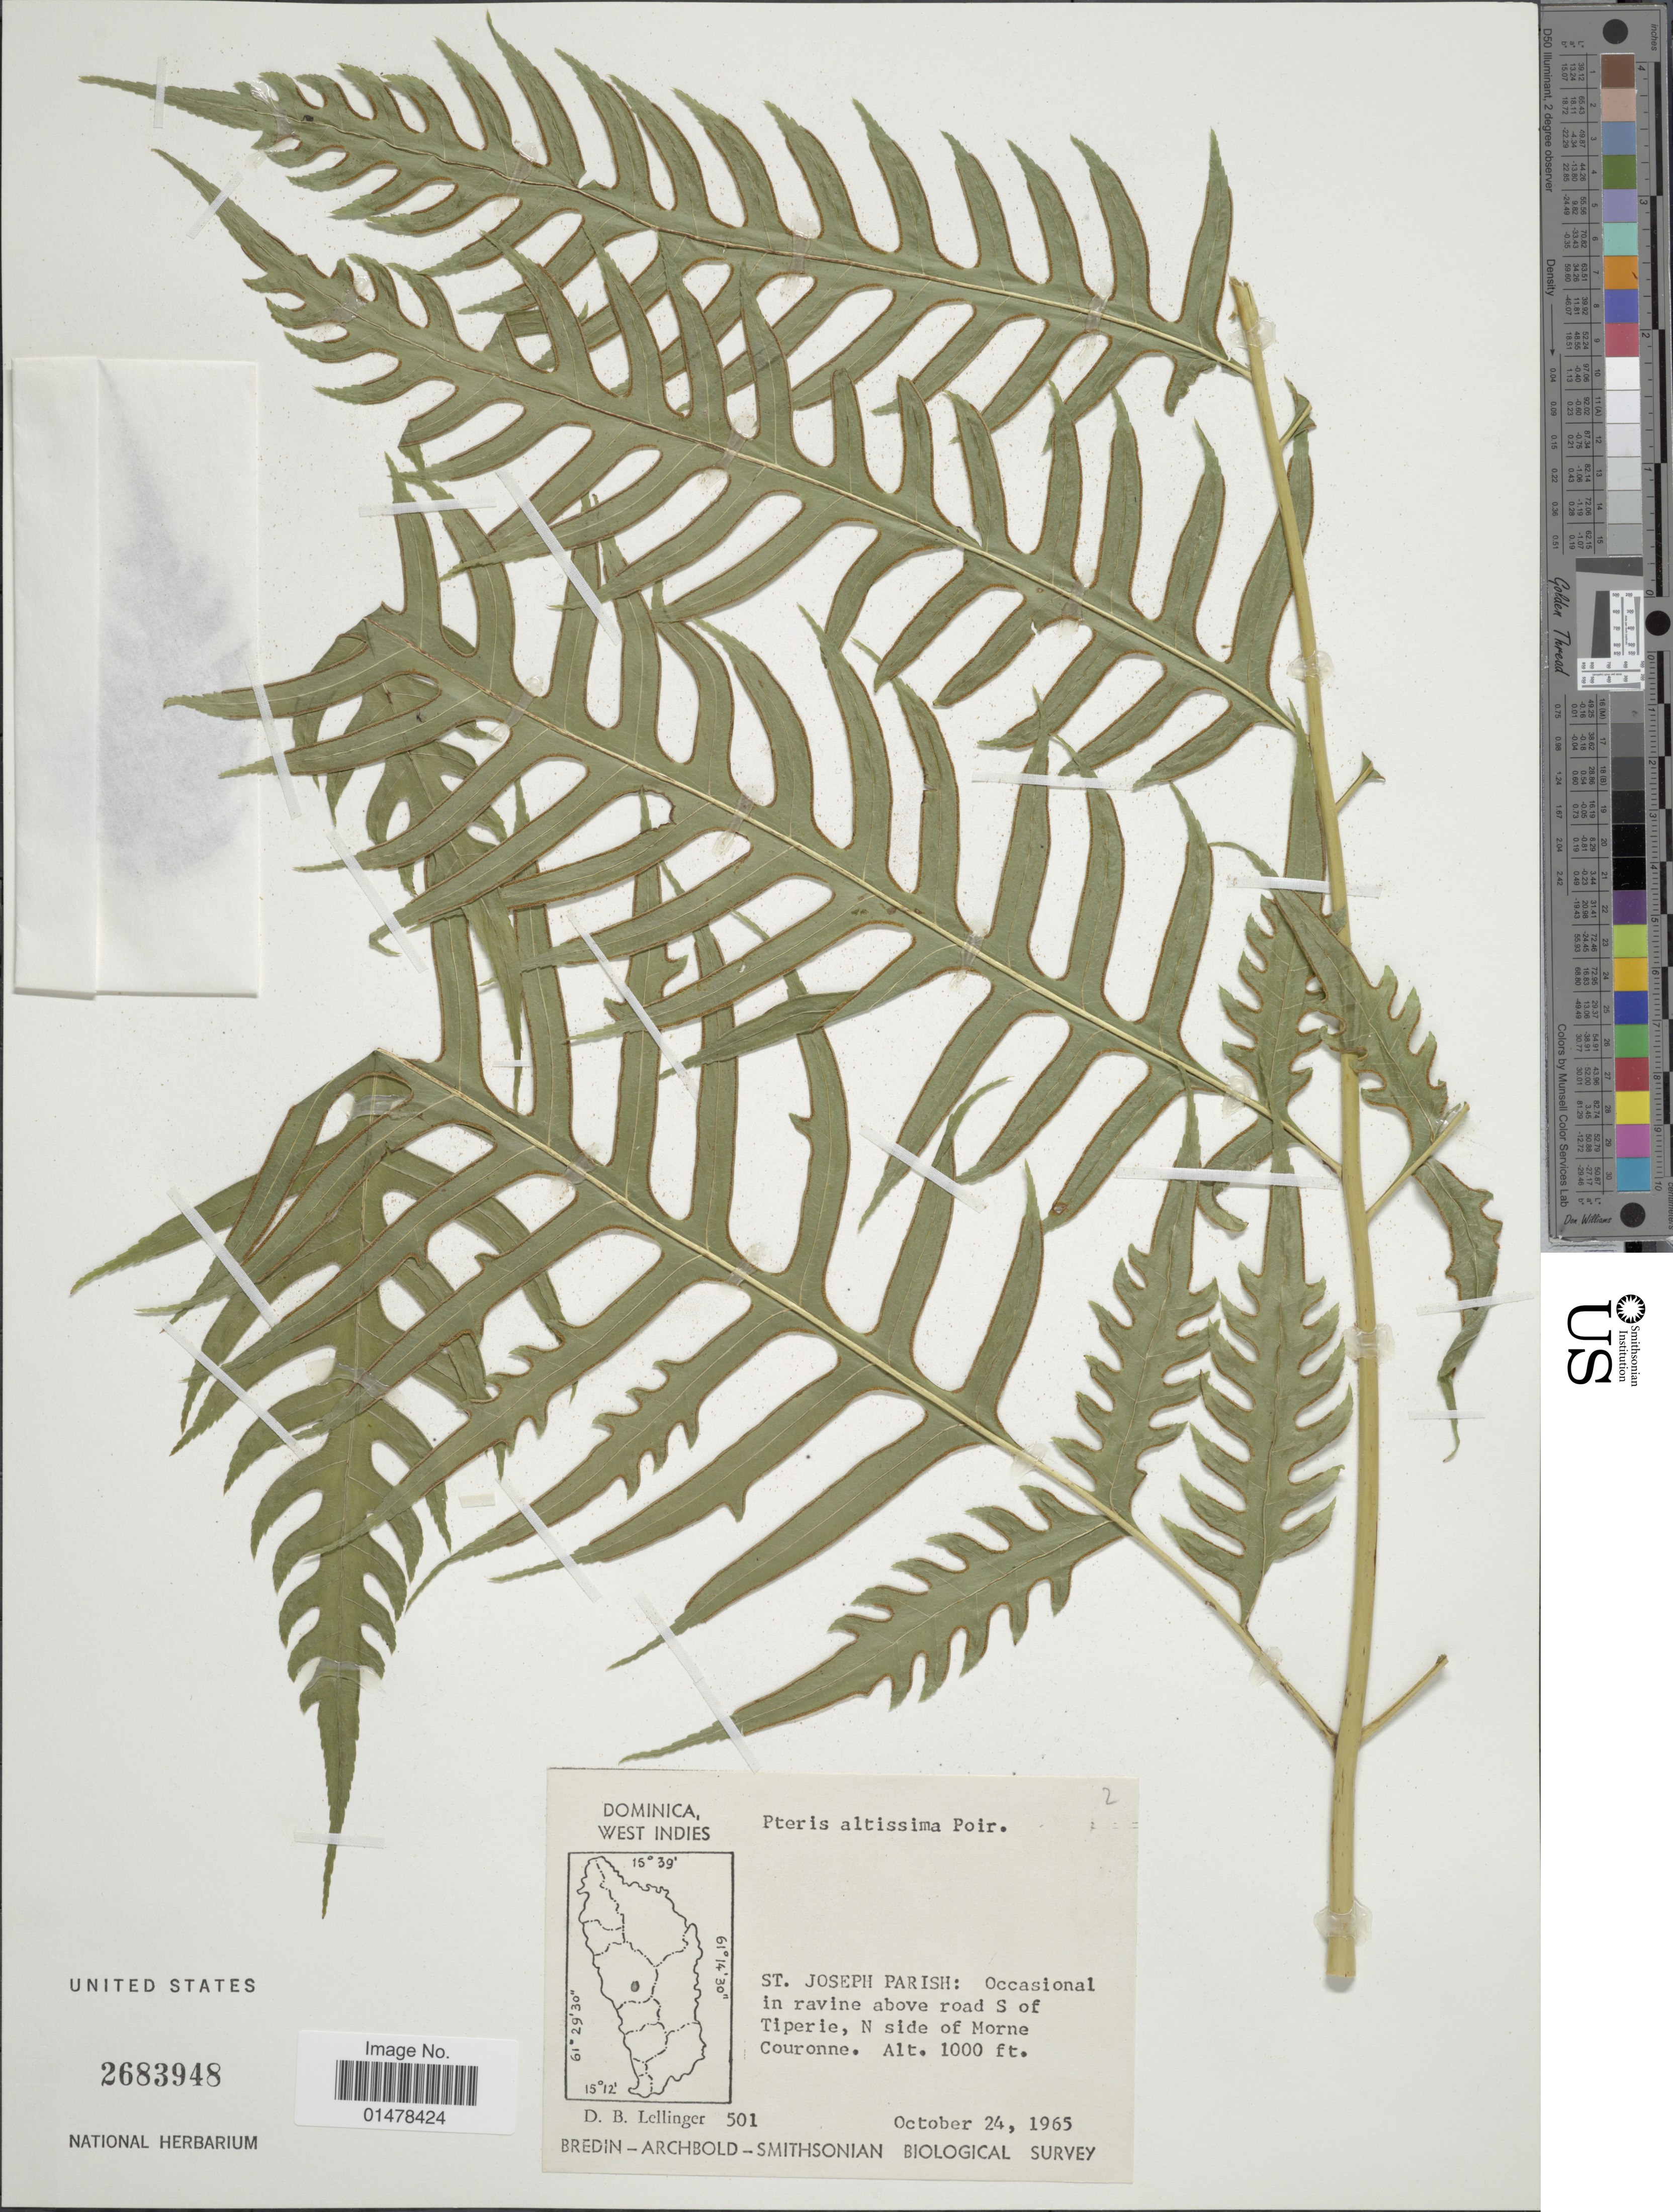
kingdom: Plantae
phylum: Tracheophyta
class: Polypodiopsida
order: Polypodiales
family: Pteridaceae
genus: Pteris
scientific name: Pteris altissima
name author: Poir.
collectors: D. B. Lellinger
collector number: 501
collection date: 1965-10-24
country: Dominica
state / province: St. Joseph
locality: DOminica, West Indies, St. Joseph Parish: occasional in ravine above road S of Tiperie, N side of Morne Couronne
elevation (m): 305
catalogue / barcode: US 2683948